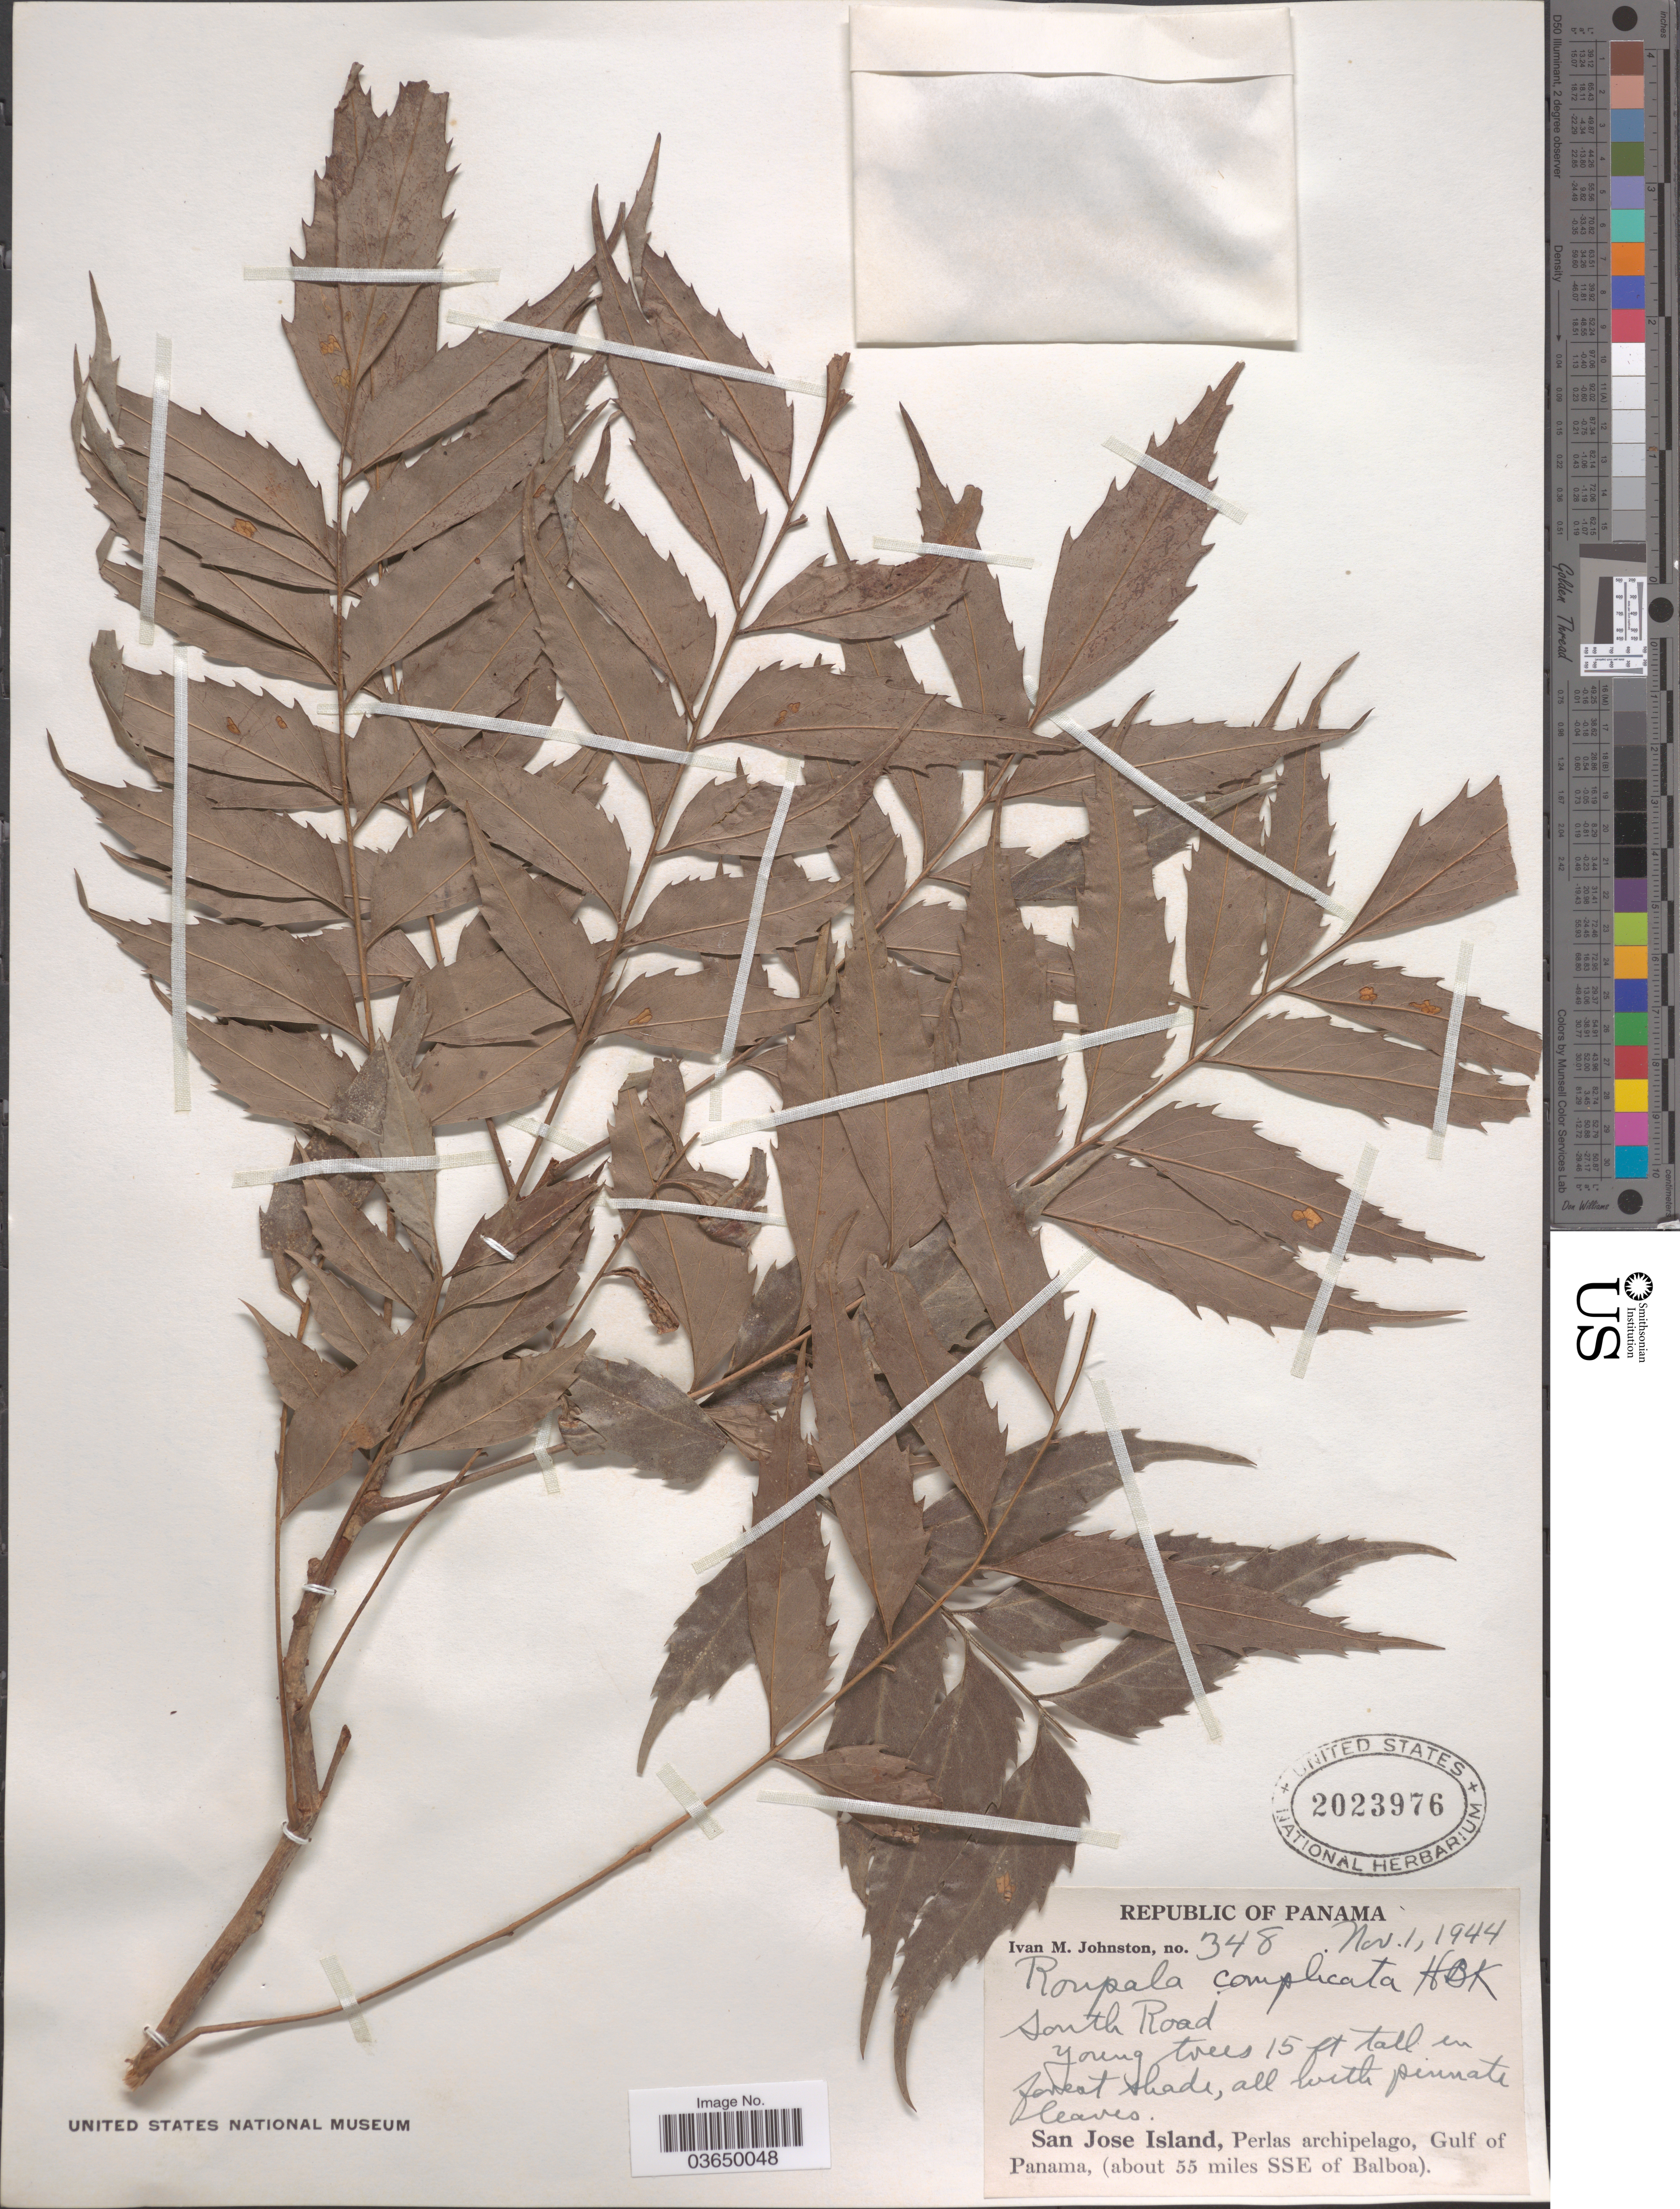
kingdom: Plantae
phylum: Tracheophyta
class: Magnoliopsida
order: Proteales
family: Proteaceae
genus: Roupala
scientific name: Roupala montana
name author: Aubl.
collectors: I.M. Johnston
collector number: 348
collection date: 1944-11-01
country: Panama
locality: South Road. San Jose Island, Perlas archipelago, Gulf of Panama, (about 55 miles SSE of Balboa).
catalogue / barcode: US 2023976